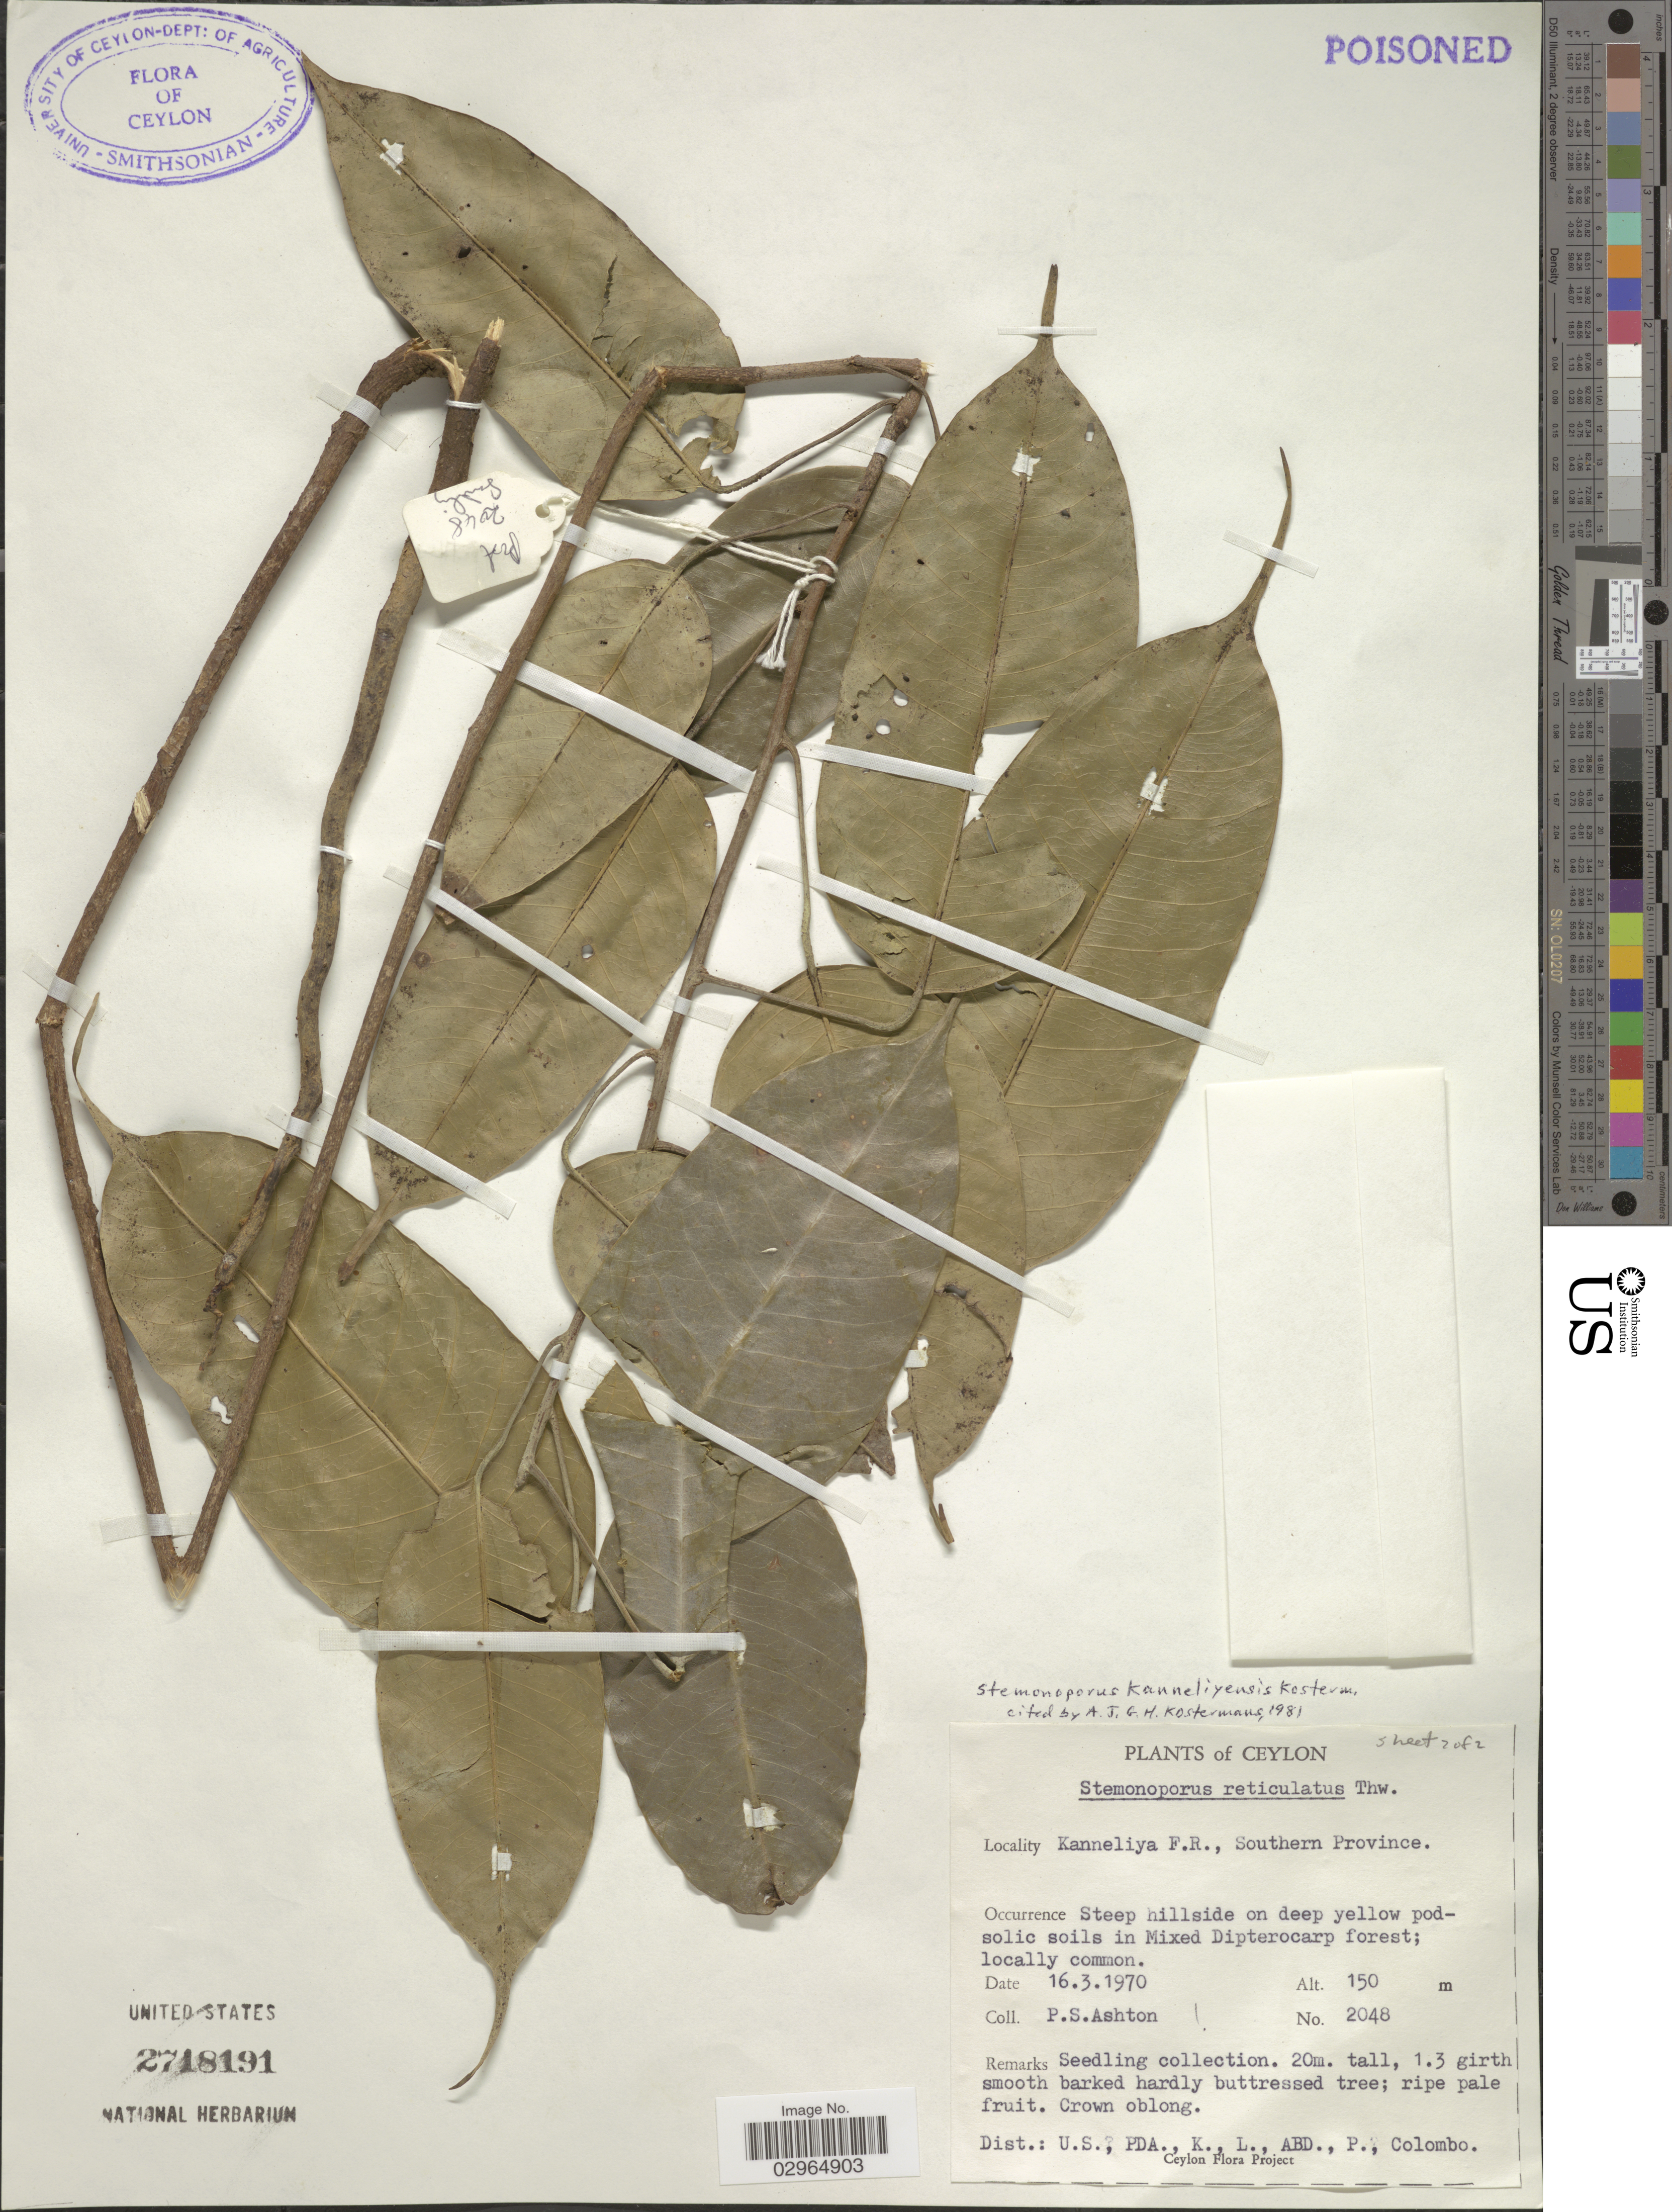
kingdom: Plantae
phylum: Tracheophyta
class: Magnoliopsida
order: Malvales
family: Dipterocarpaceae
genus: Stemonoporus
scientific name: Stemonoporus kanneliyensis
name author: Kosterm.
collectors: P. S. Ashton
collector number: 2048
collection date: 1970-03-16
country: Sri Lanka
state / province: Southern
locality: Ceylon. Kanneliya F.R..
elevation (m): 150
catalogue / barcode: US 2718191